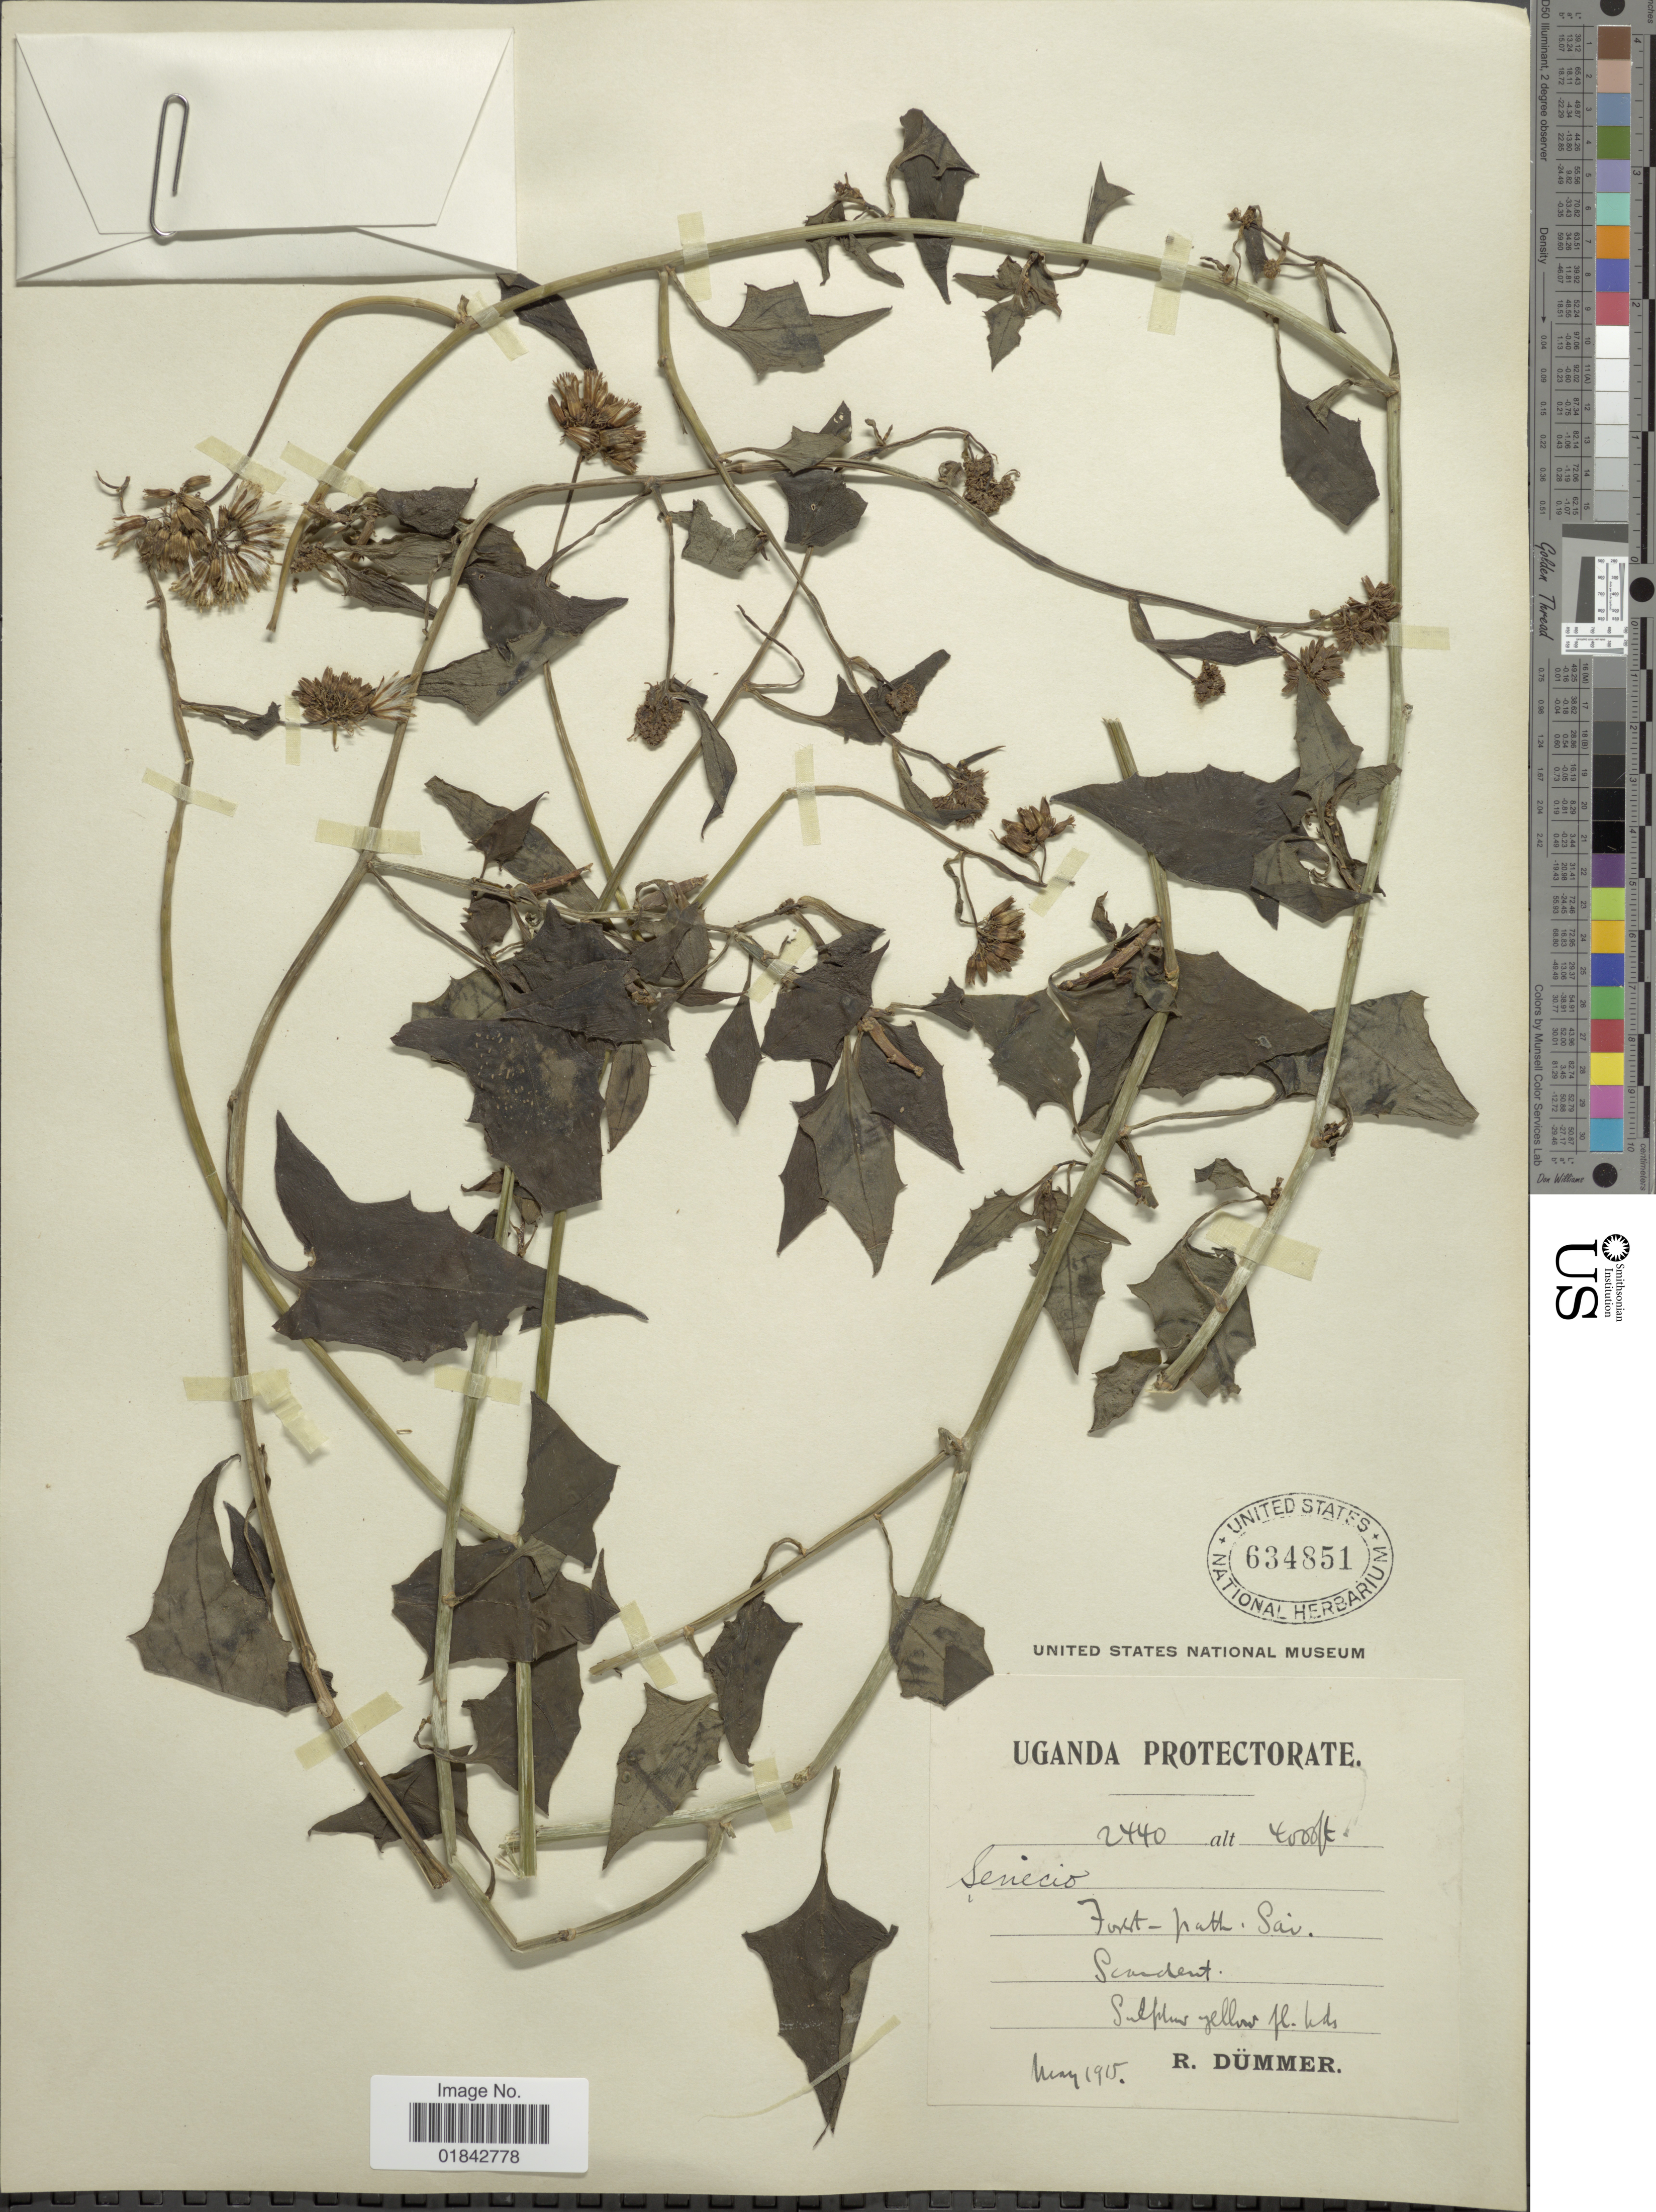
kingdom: Plantae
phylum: Tracheophyta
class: Magnoliopsida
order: Asterales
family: Asteraceae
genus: Senecio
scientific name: Senecio sp.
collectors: R. A. Dümmer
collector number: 2440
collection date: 1915-05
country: Uganda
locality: Forest-path Sai.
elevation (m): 1219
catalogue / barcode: US 634851